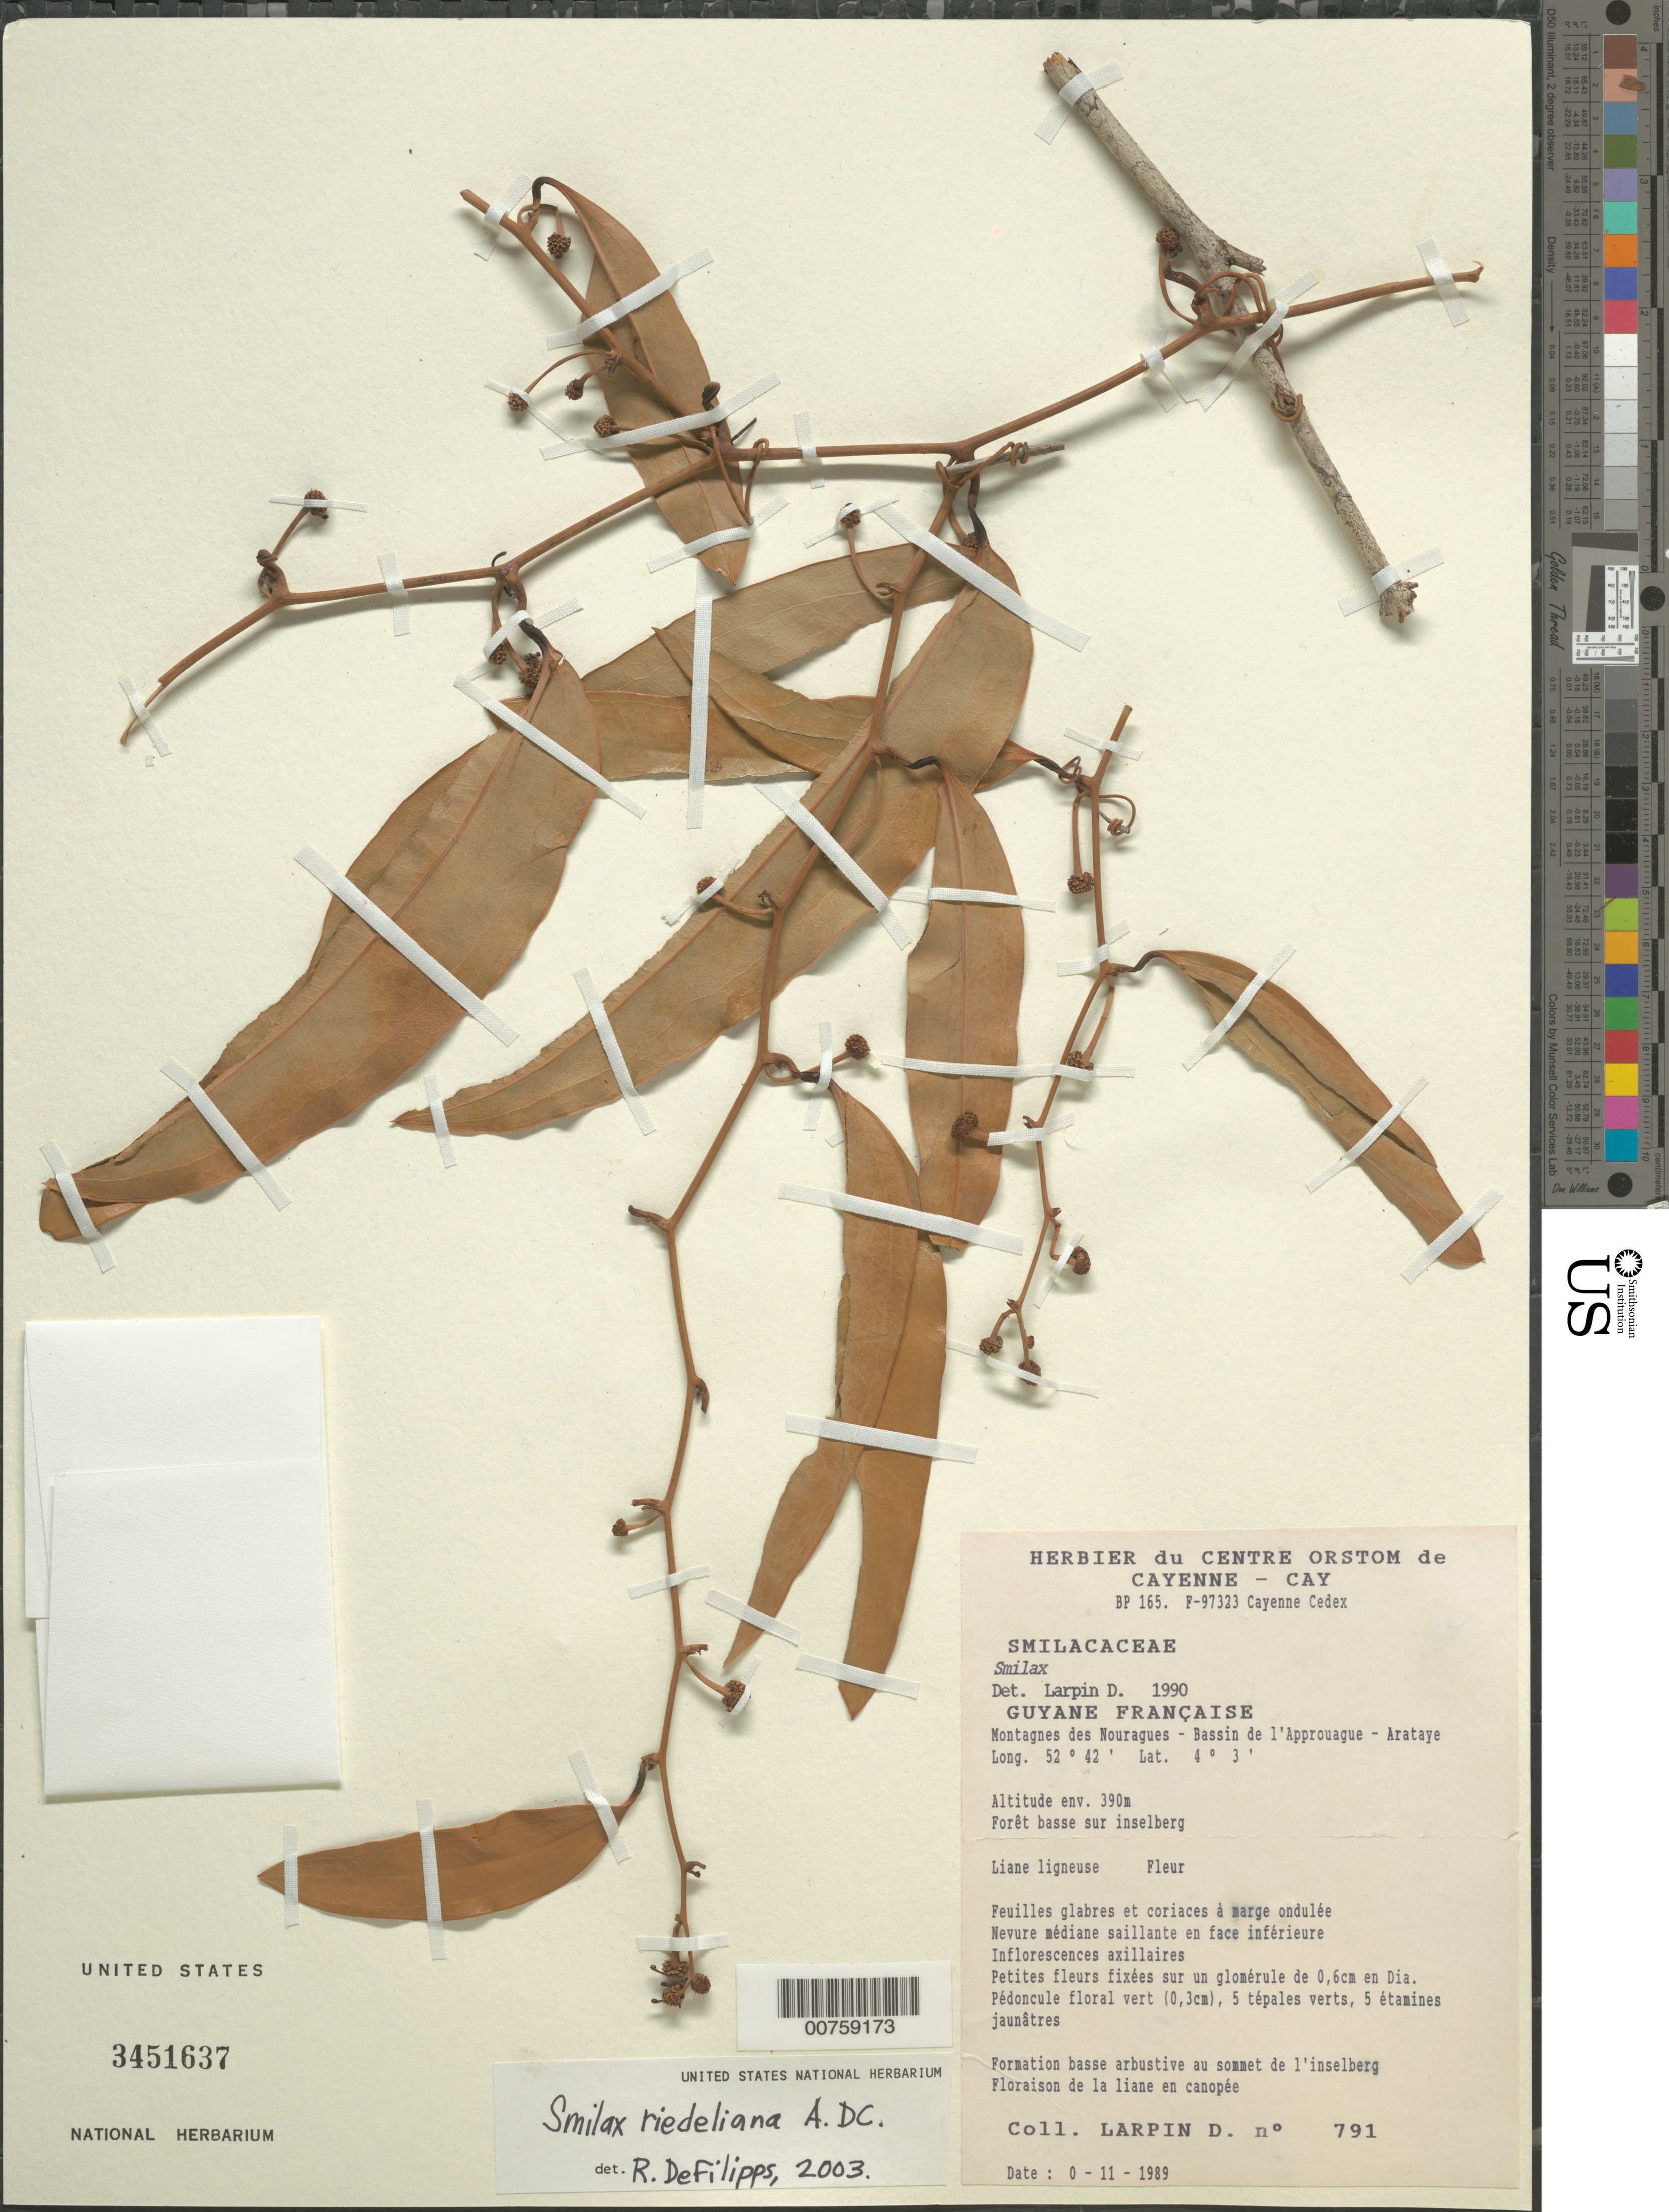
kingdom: Plantae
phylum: Tracheophyta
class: Liliopsida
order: Liliales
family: Smilacaceae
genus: Smilax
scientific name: Smilax riedeliana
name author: A. DC.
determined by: DeFilipps, R. A.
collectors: D. Larpin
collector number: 791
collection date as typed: Nov-89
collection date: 1989-11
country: French Guiana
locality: Station des Nouragues, Bassin de l'Approuague, Arataye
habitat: Forest at base of inselberg; in undergrowth, flowering portion of liana in canopy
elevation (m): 390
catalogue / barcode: US 3451637